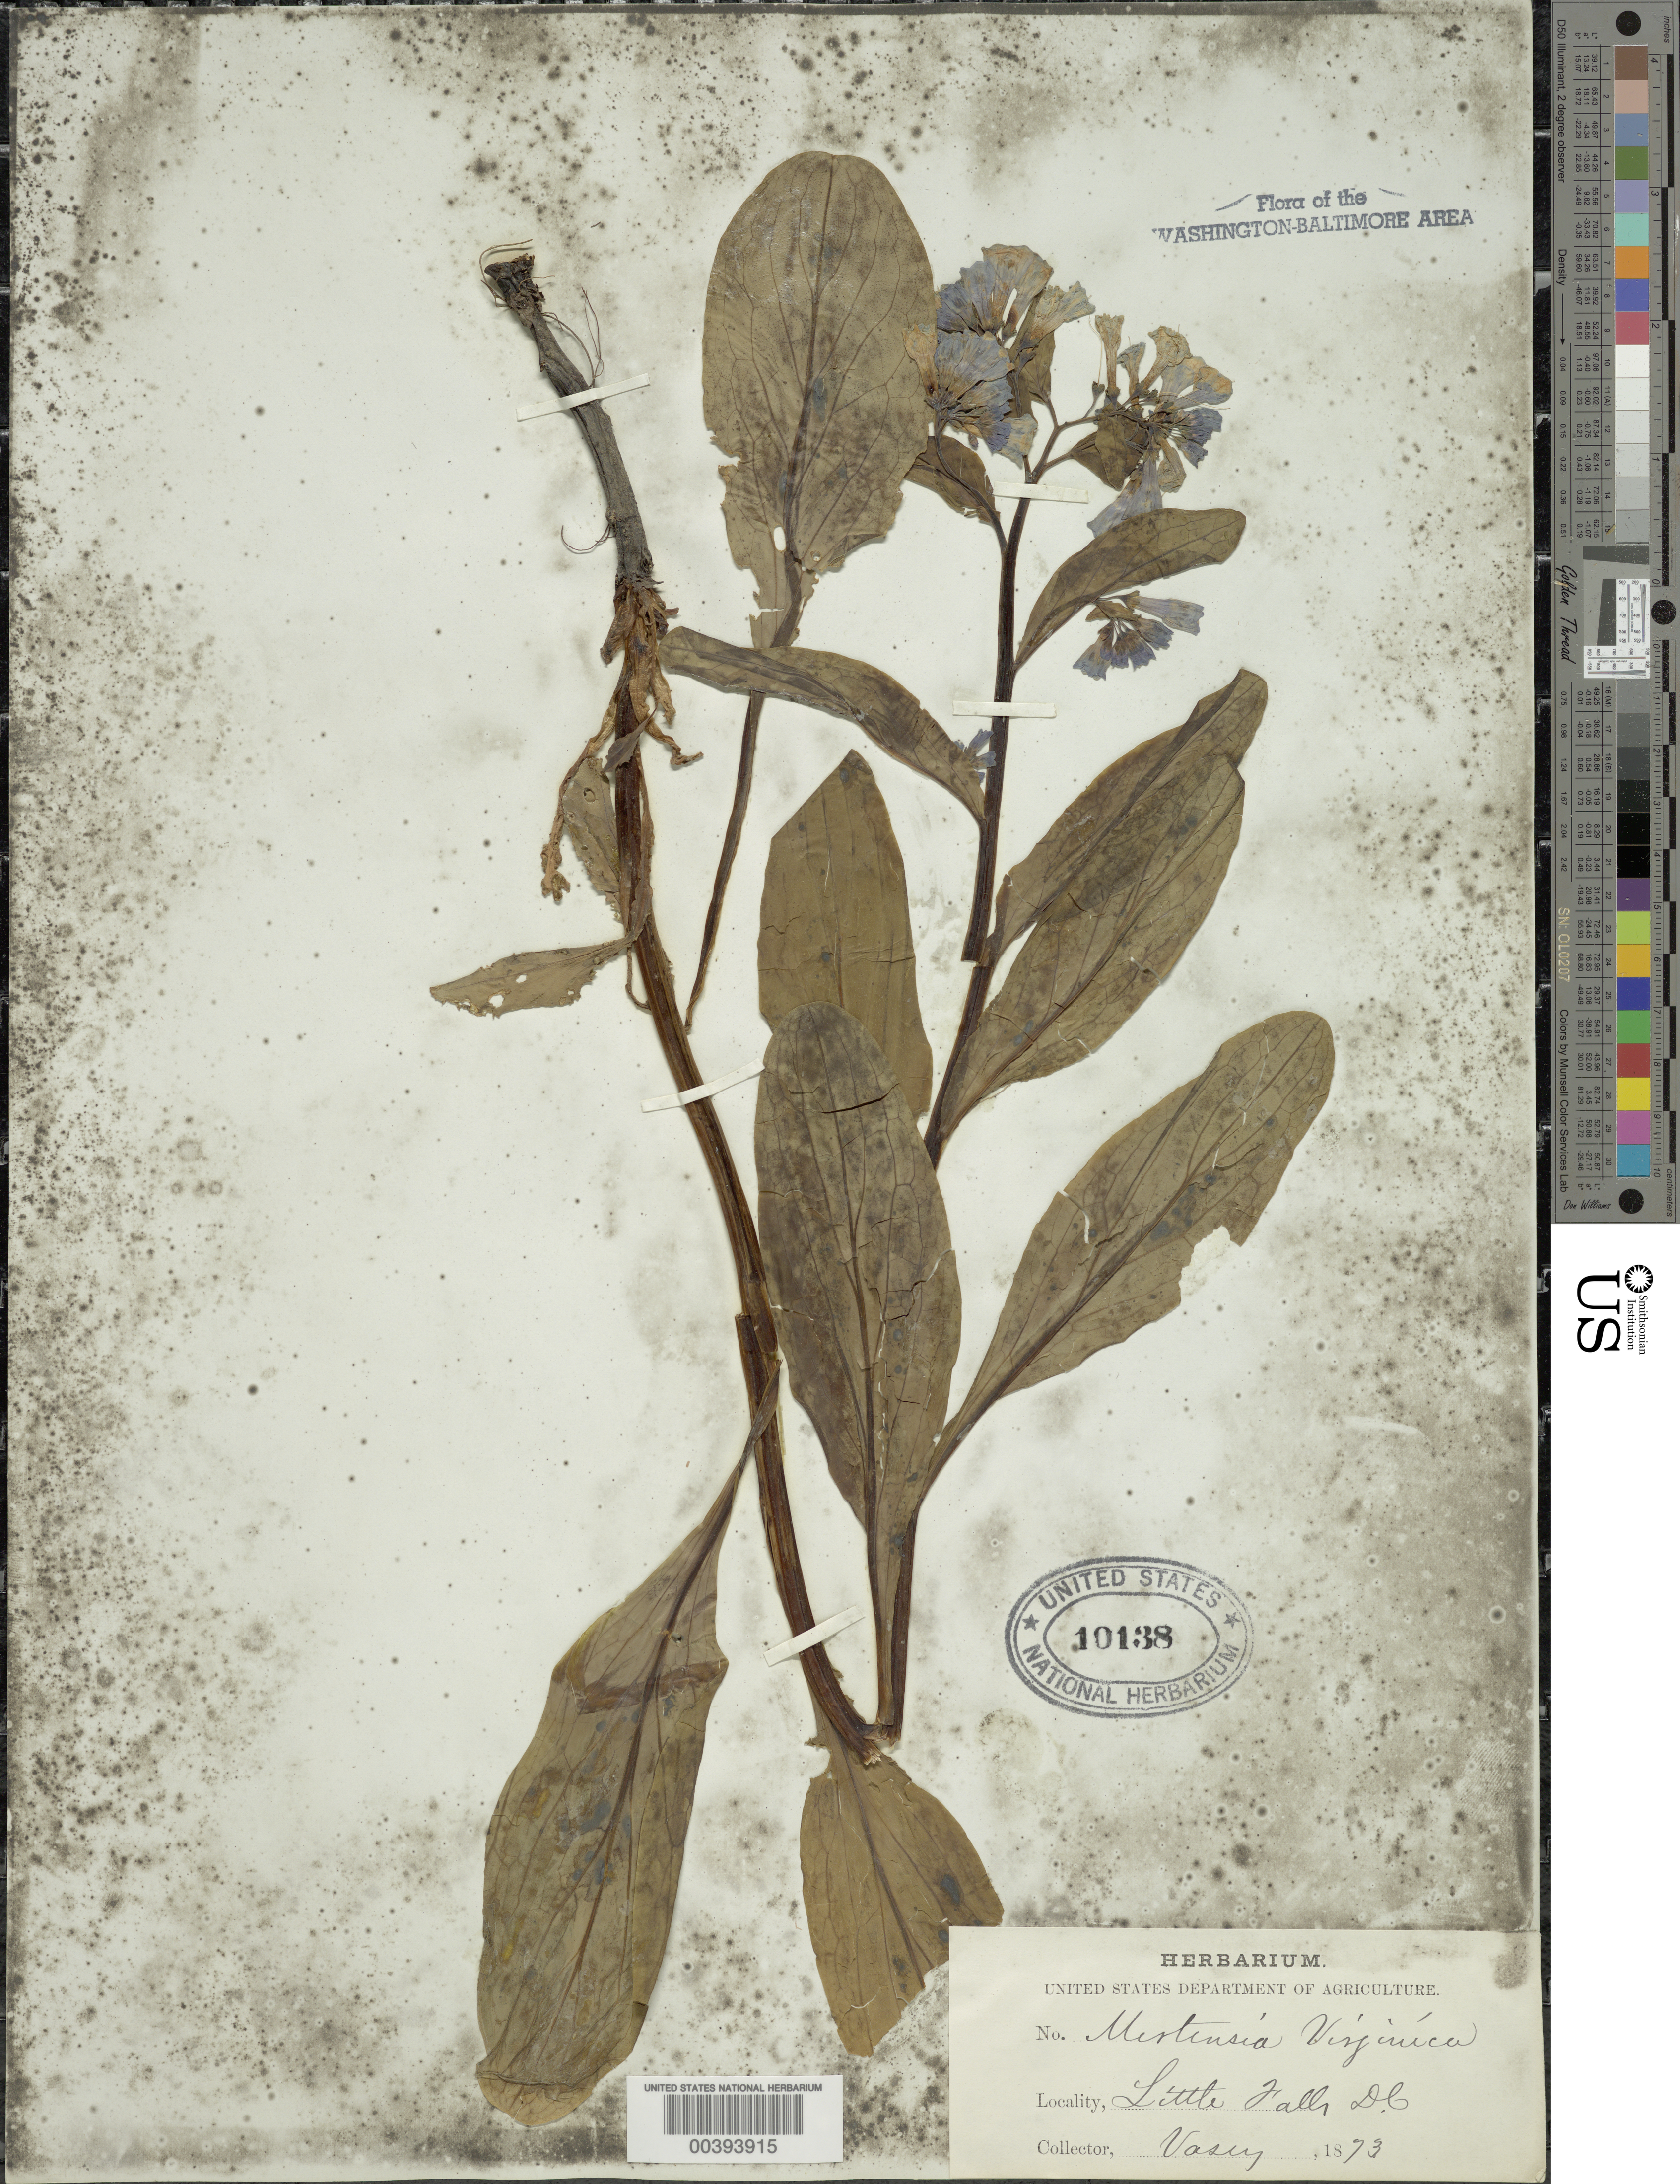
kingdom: Plantae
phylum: Tracheophyta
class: Magnoliopsida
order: Boraginales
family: Boraginaceae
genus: Mertensia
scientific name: Mertensia virginica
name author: (L.) Pers. ex Link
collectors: G. Vasey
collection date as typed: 1873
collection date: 1873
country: United States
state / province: Maryland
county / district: Montgomery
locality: Little Falls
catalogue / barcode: US 10138